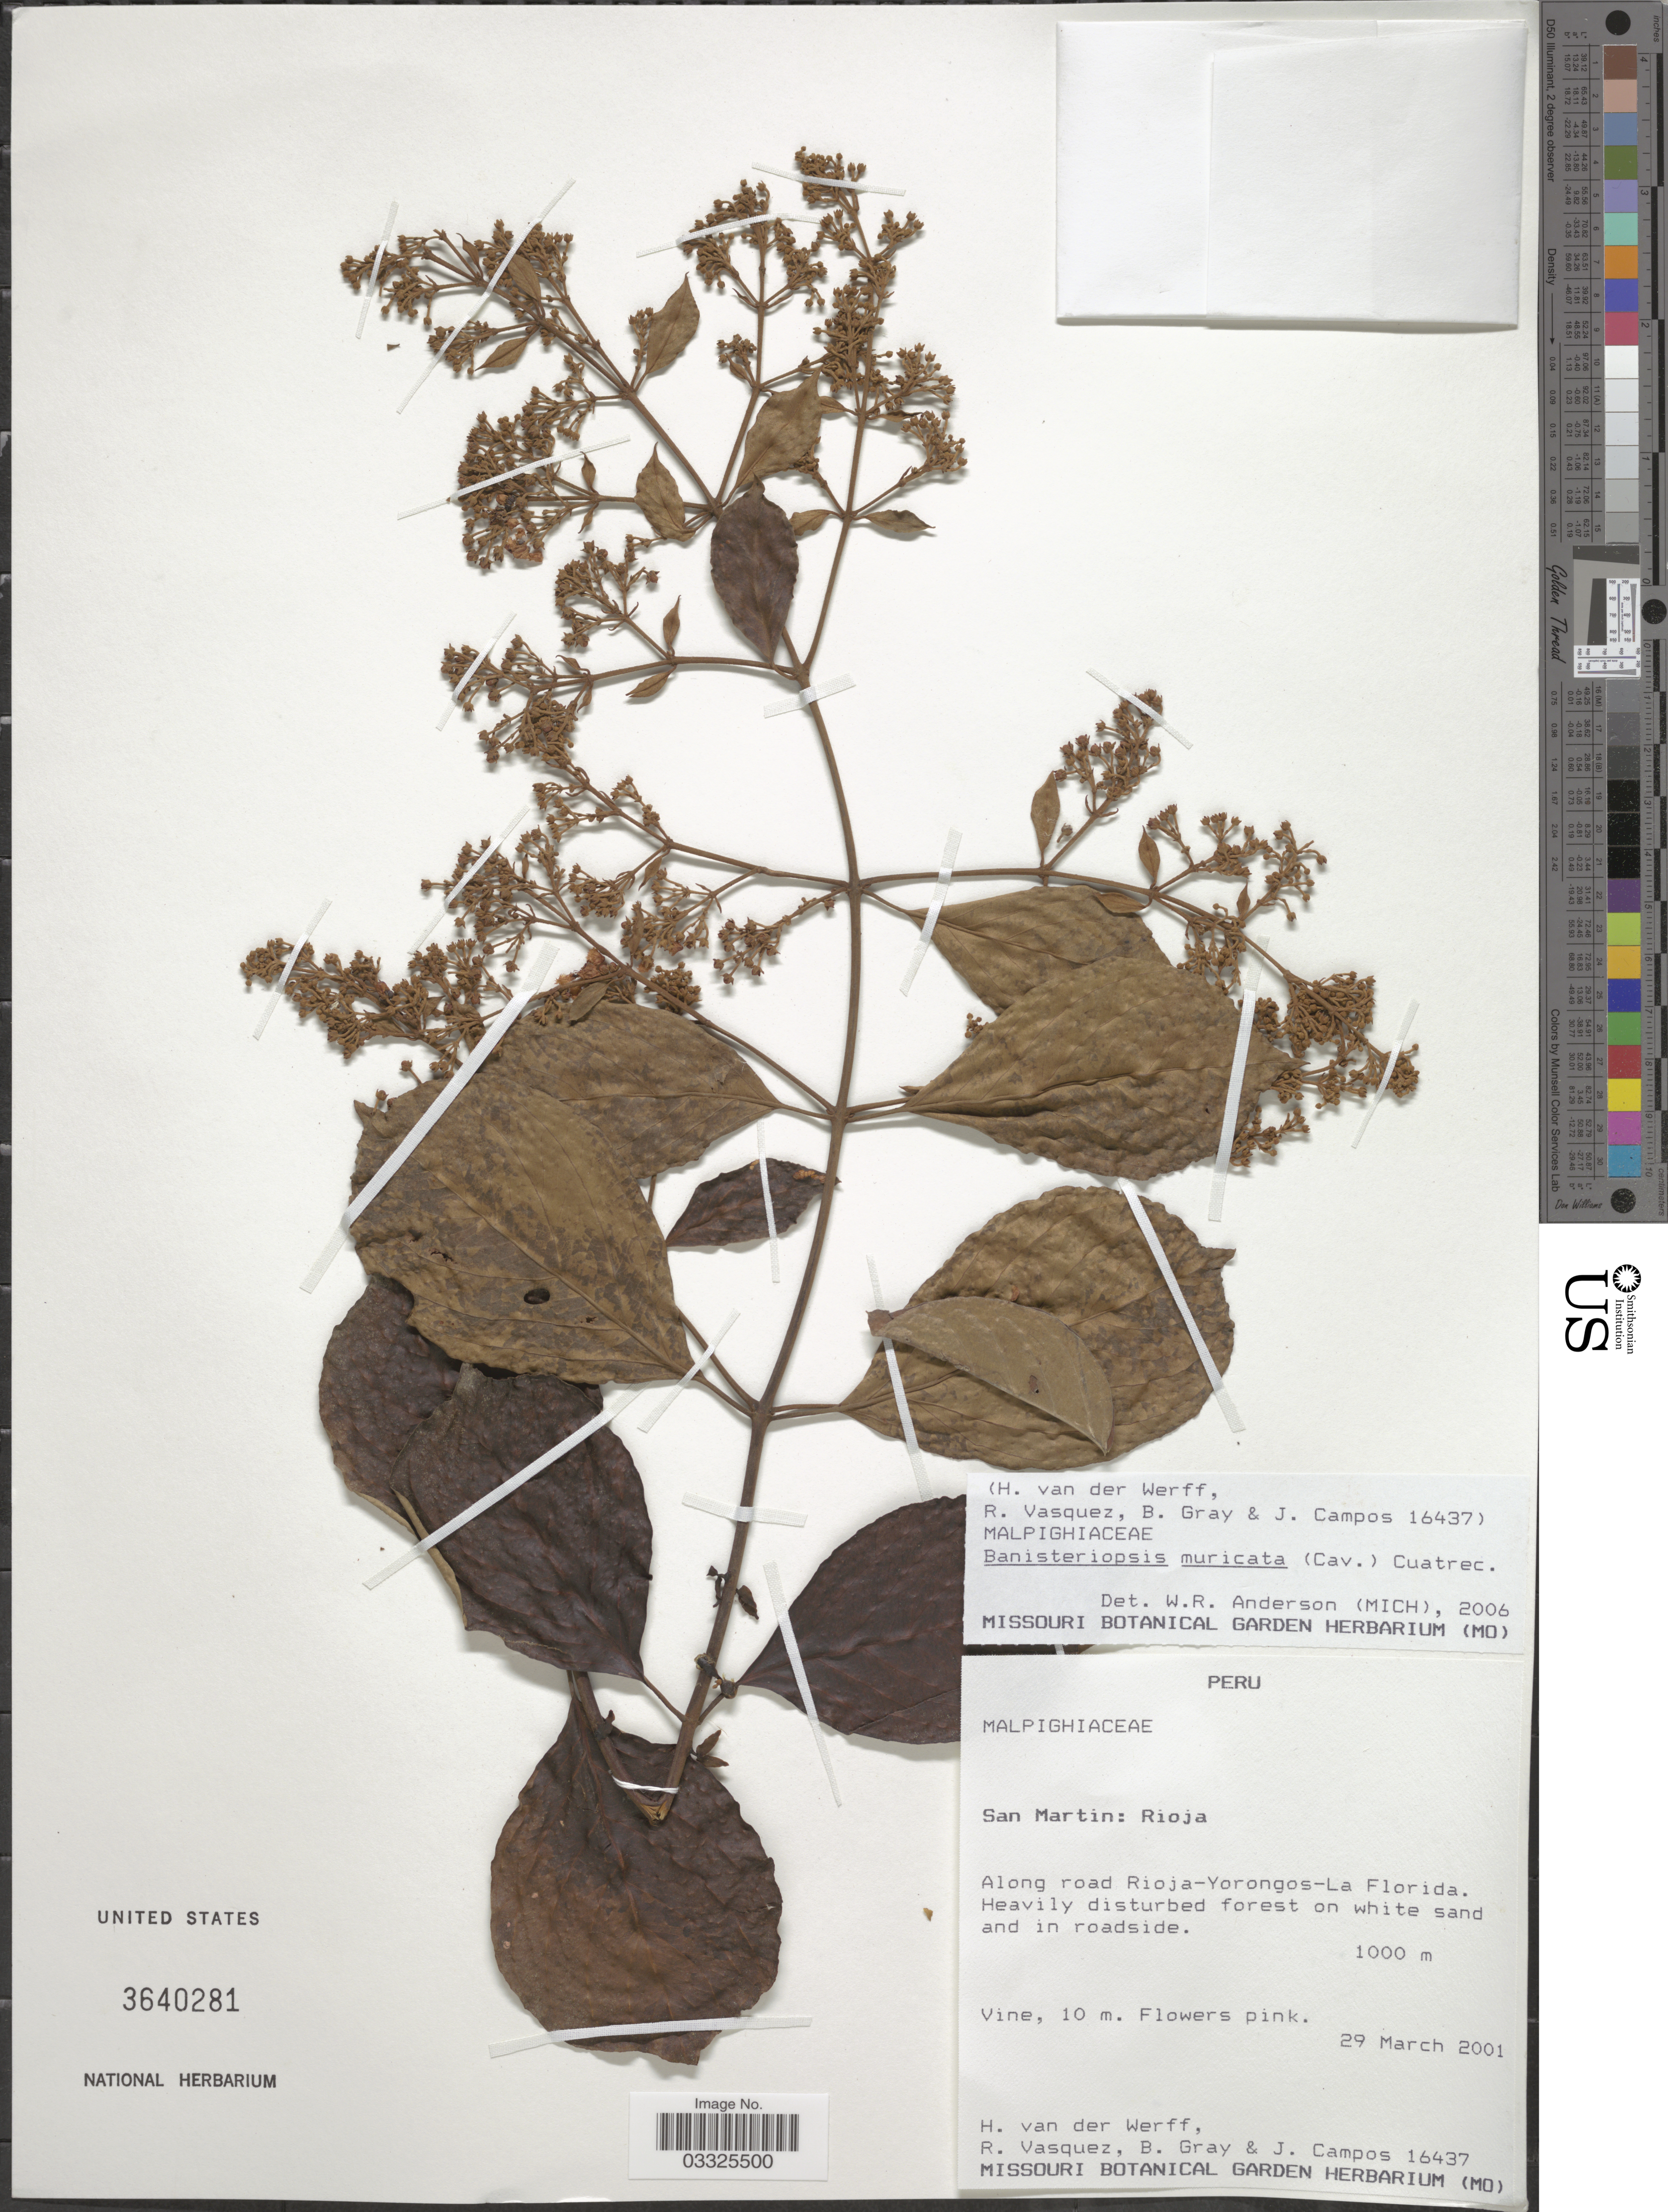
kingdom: Plantae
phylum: Tracheophyta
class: Magnoliopsida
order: Malpighiales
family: Malpighiaceae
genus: Banisteriopsis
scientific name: Banisteriopsis muricata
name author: (Cav.) Cuatrec.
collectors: H. van der Werff, R. Vasquez, B. Gray & J. Campos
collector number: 16437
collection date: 2001-03-29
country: Peru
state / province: San Martín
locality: Rioja, Along road Rioja-Yorongos-La Florida.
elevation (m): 1000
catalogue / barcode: US 3640281